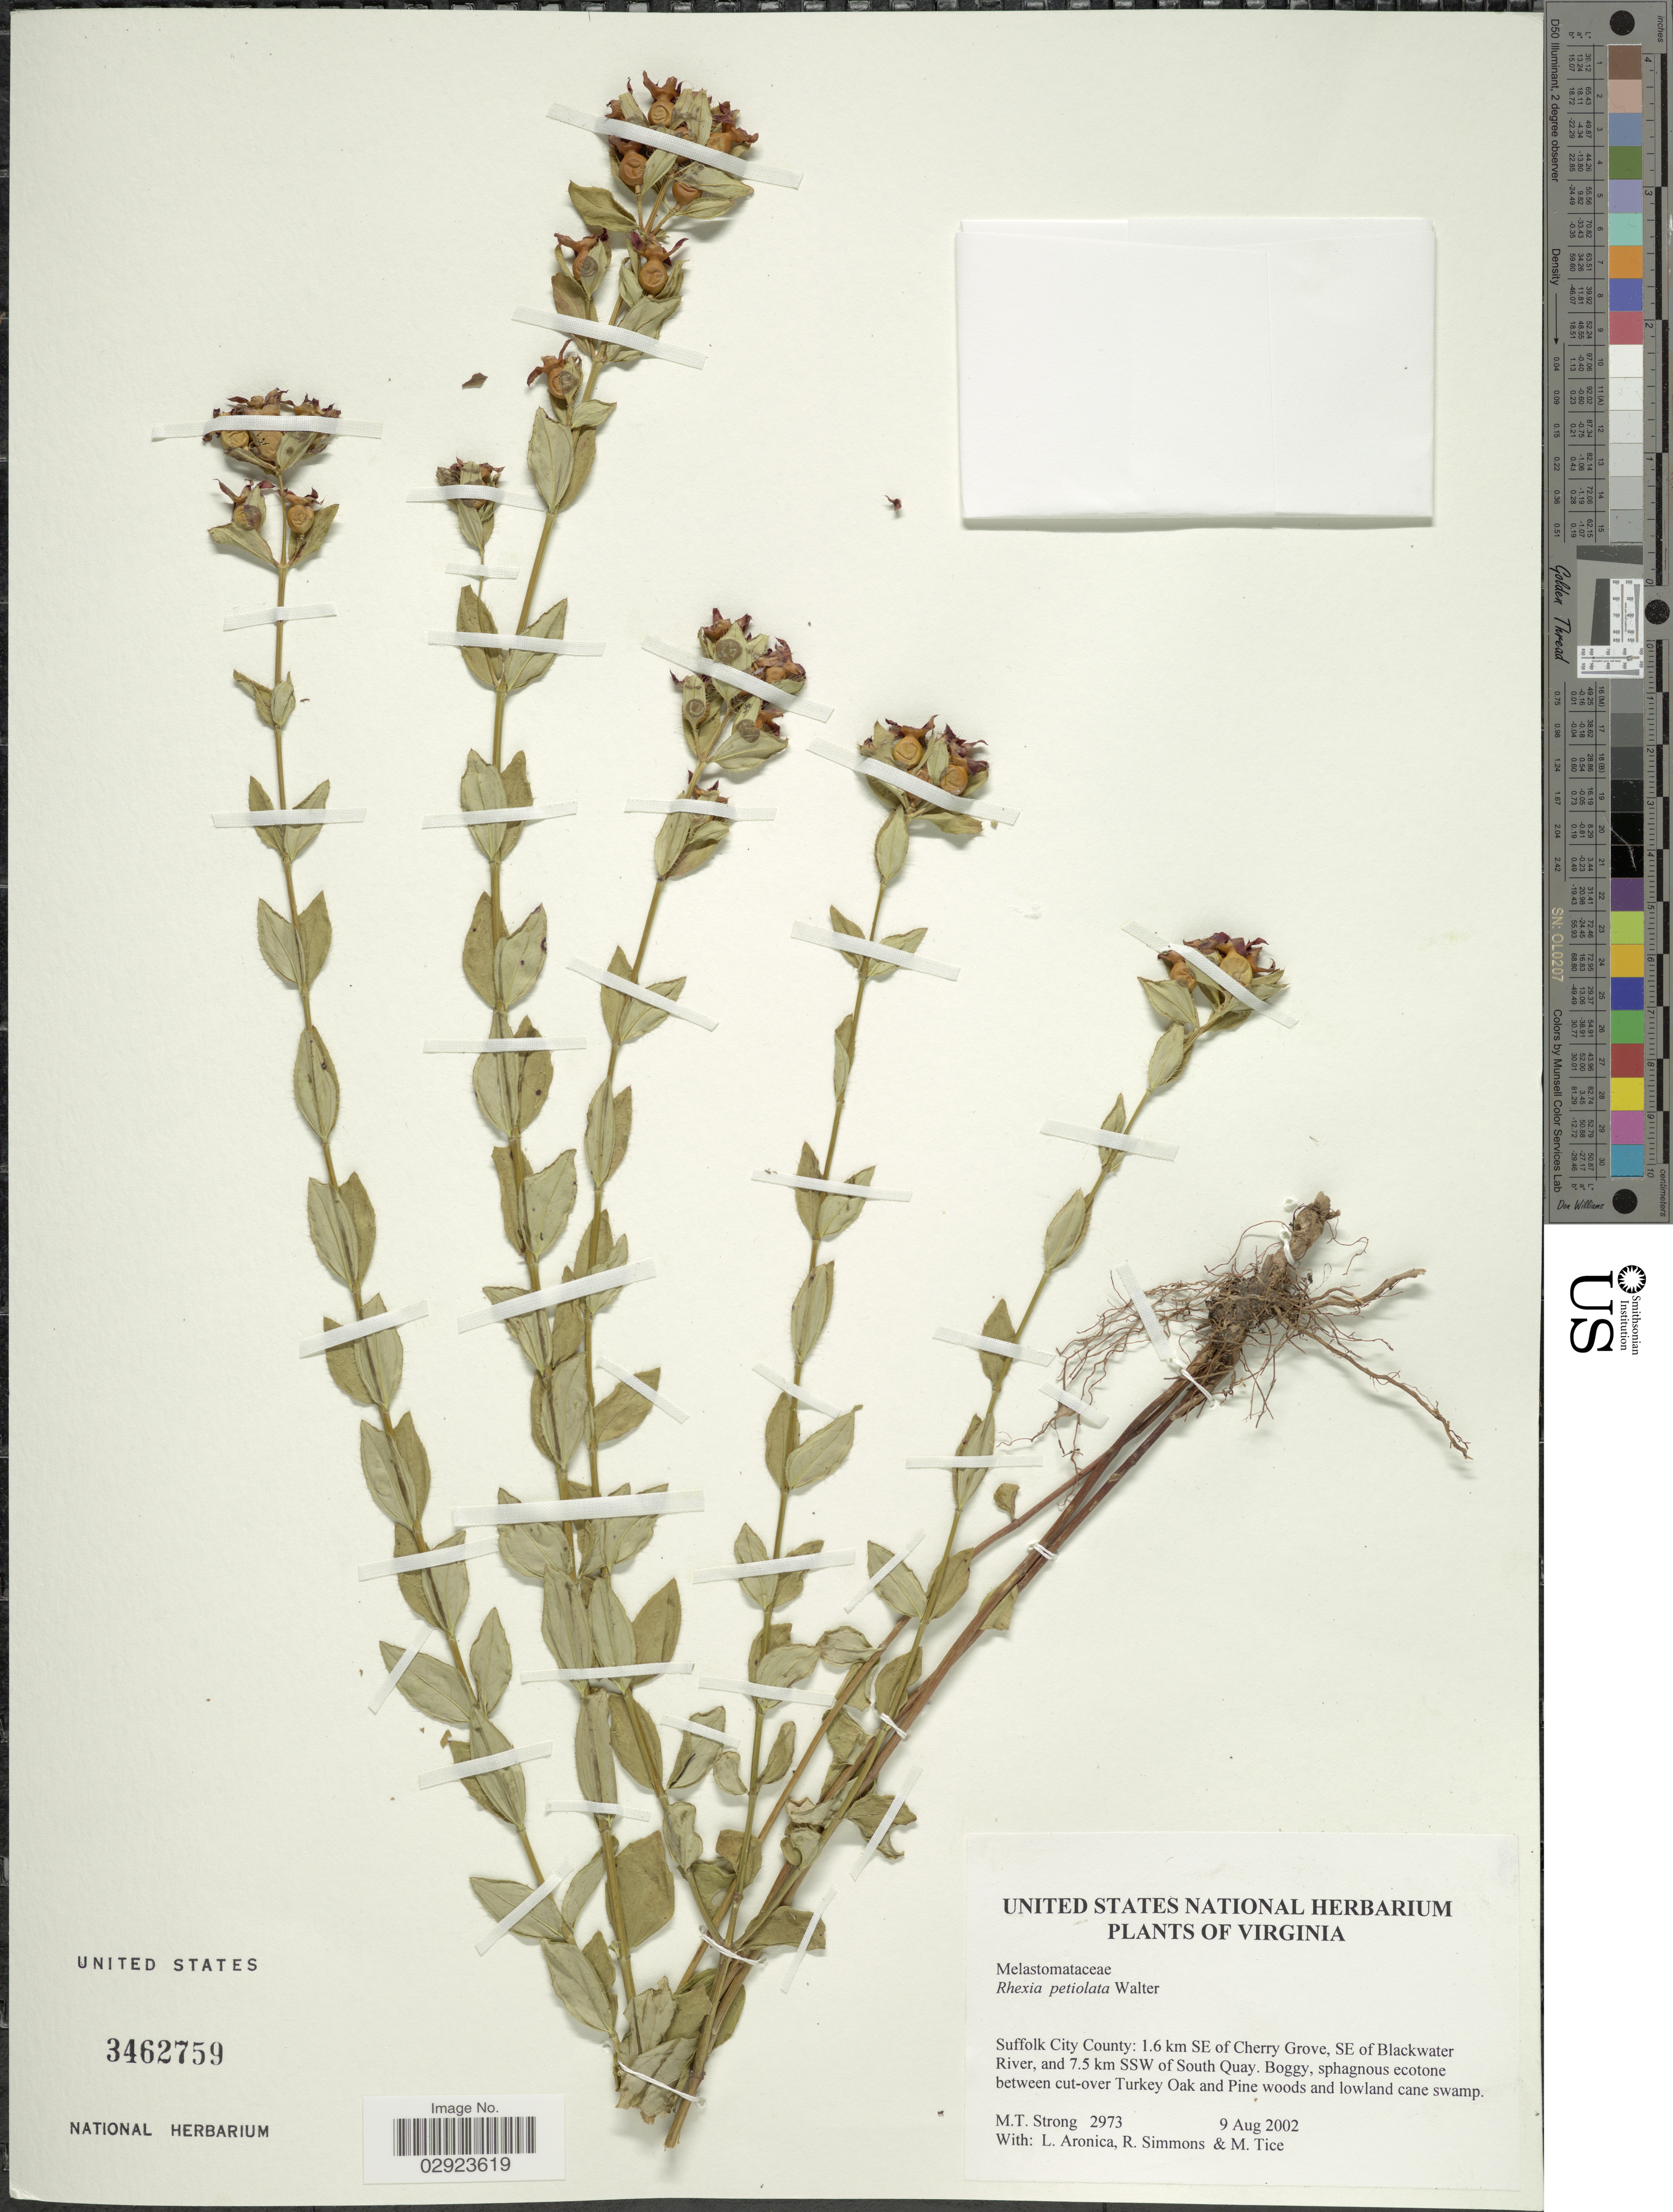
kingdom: Plantae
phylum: Tracheophyta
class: Magnoliopsida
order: Myrtales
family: Melastomataceae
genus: Rhexia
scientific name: Rhexia petiolata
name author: Walter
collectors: M. T. Strong, L. Aronica, R. Simmons & M. Tice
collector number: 2973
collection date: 2002-08-09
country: United States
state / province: Virginia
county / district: City of Suffolk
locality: Suffolk City County: 1.6 km SE of Cherry Grove, SE of Blackwater River, and 7.5 km SSW of South Quay.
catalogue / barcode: US 3462759